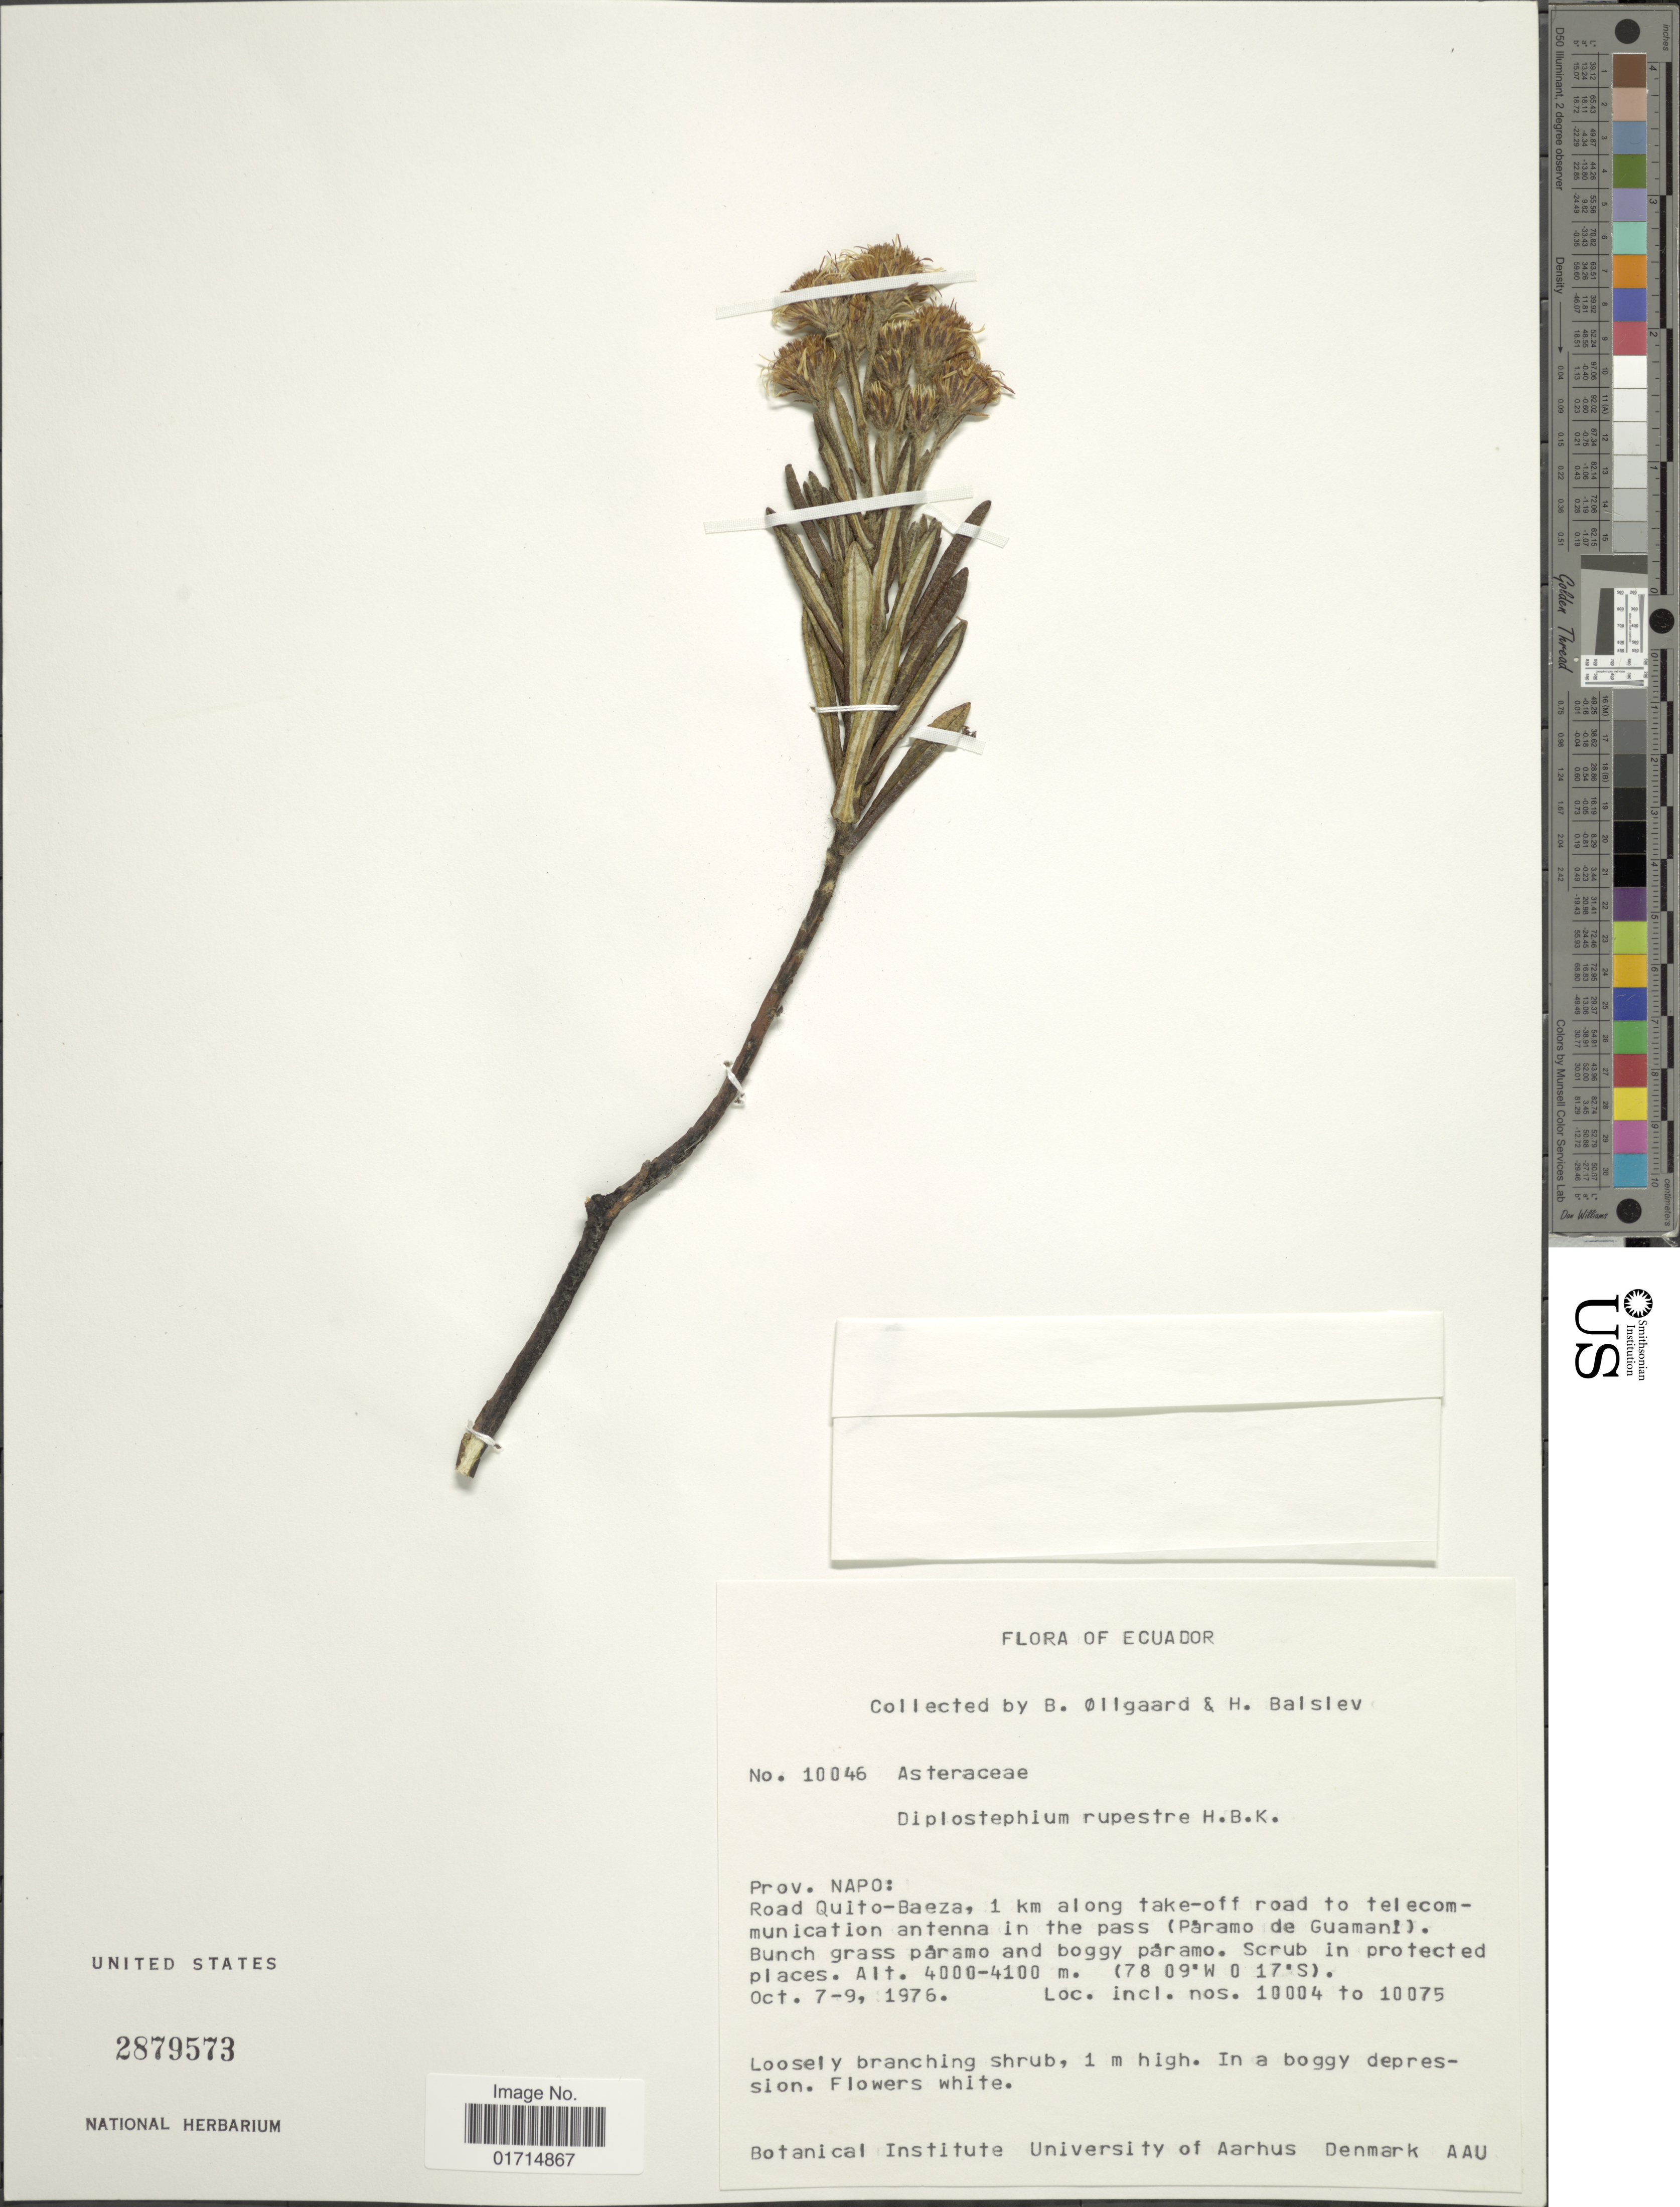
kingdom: Plantae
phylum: Tracheophyta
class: Magnoliopsida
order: Asterales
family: Asteraceae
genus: Diplostephium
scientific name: Diplostephium rupestre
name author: (Kunth) Wedd.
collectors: B. Øllgaard & H. Balslev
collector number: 10046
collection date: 1976-10-07/1976-10-09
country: Ecuador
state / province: Napo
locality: Road Quito-Baeza, 1 km along take-off road to telecommunication antenna in the pass (Paramo de Guamani)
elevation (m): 4000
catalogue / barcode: US 2879573